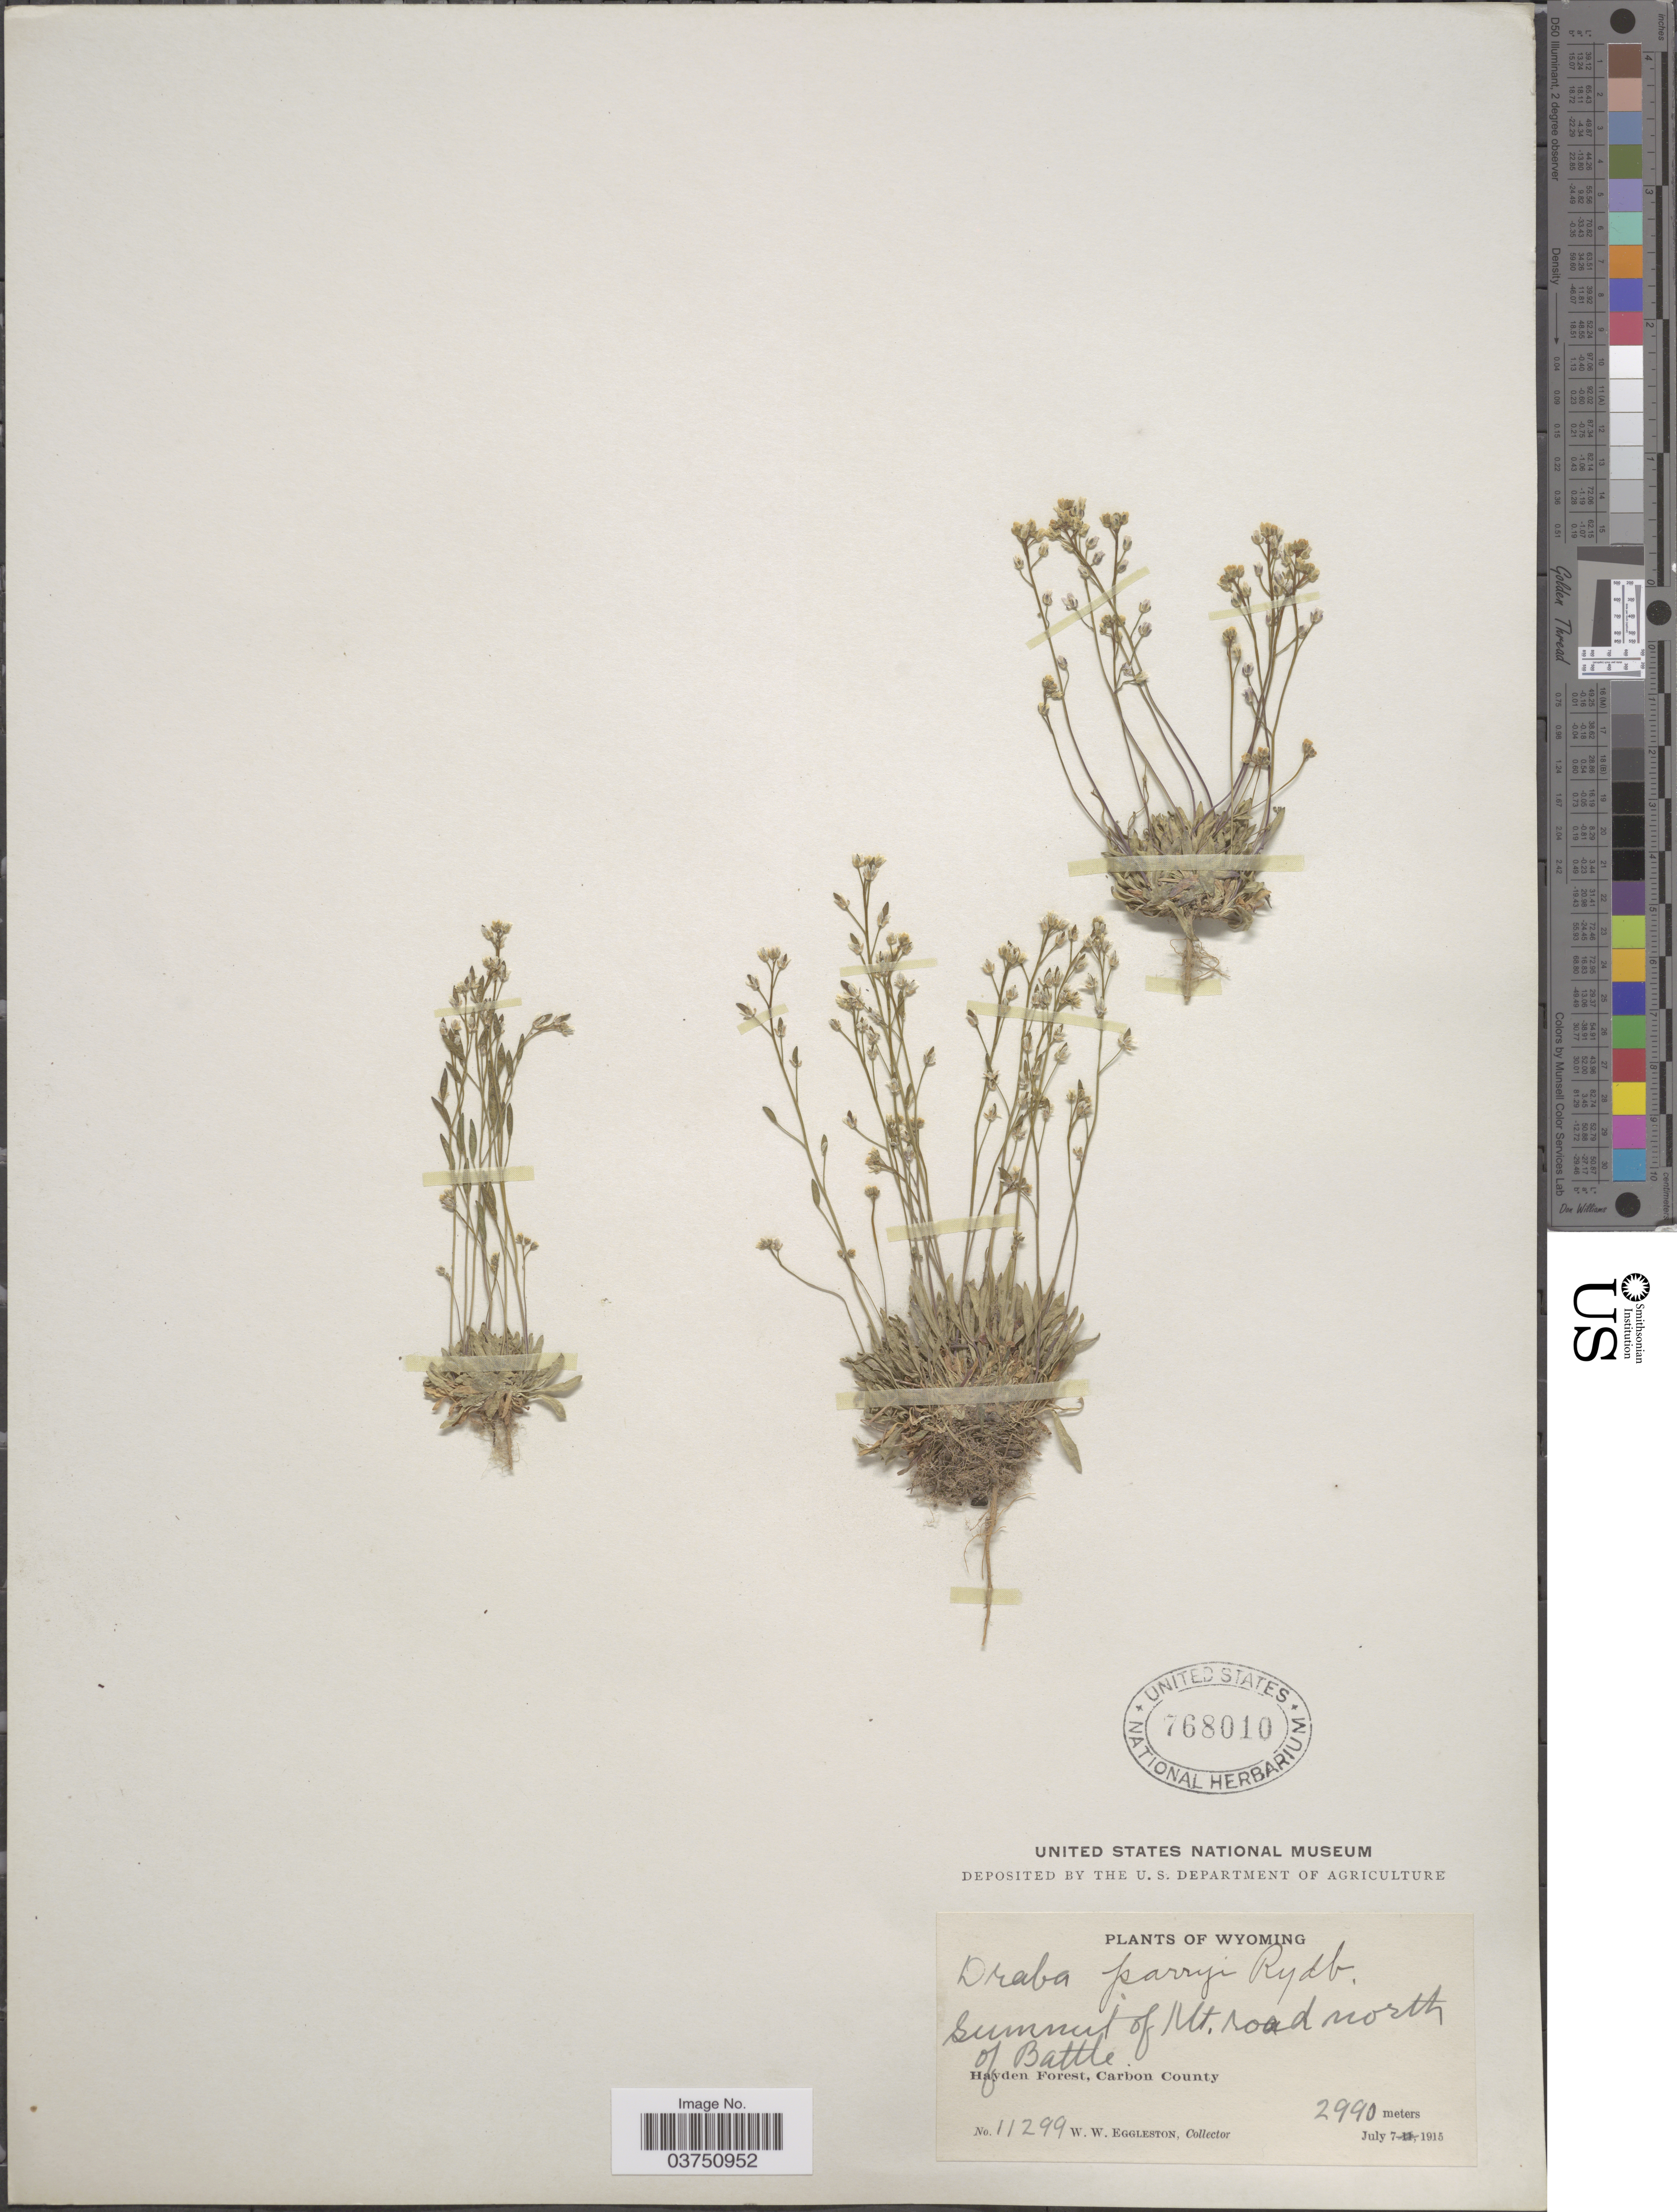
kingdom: Plantae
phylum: Tracheophyta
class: Magnoliopsida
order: Brassicales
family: Brassicaceae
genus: Draba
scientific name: Draba crassifolia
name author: Graham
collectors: W. W. Eggleston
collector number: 11299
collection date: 1915-07-07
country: United States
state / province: Wyoming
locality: Summit of Mt. road north of Battle. Hayden Forest, Carbon County.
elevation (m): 2990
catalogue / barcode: US 768010